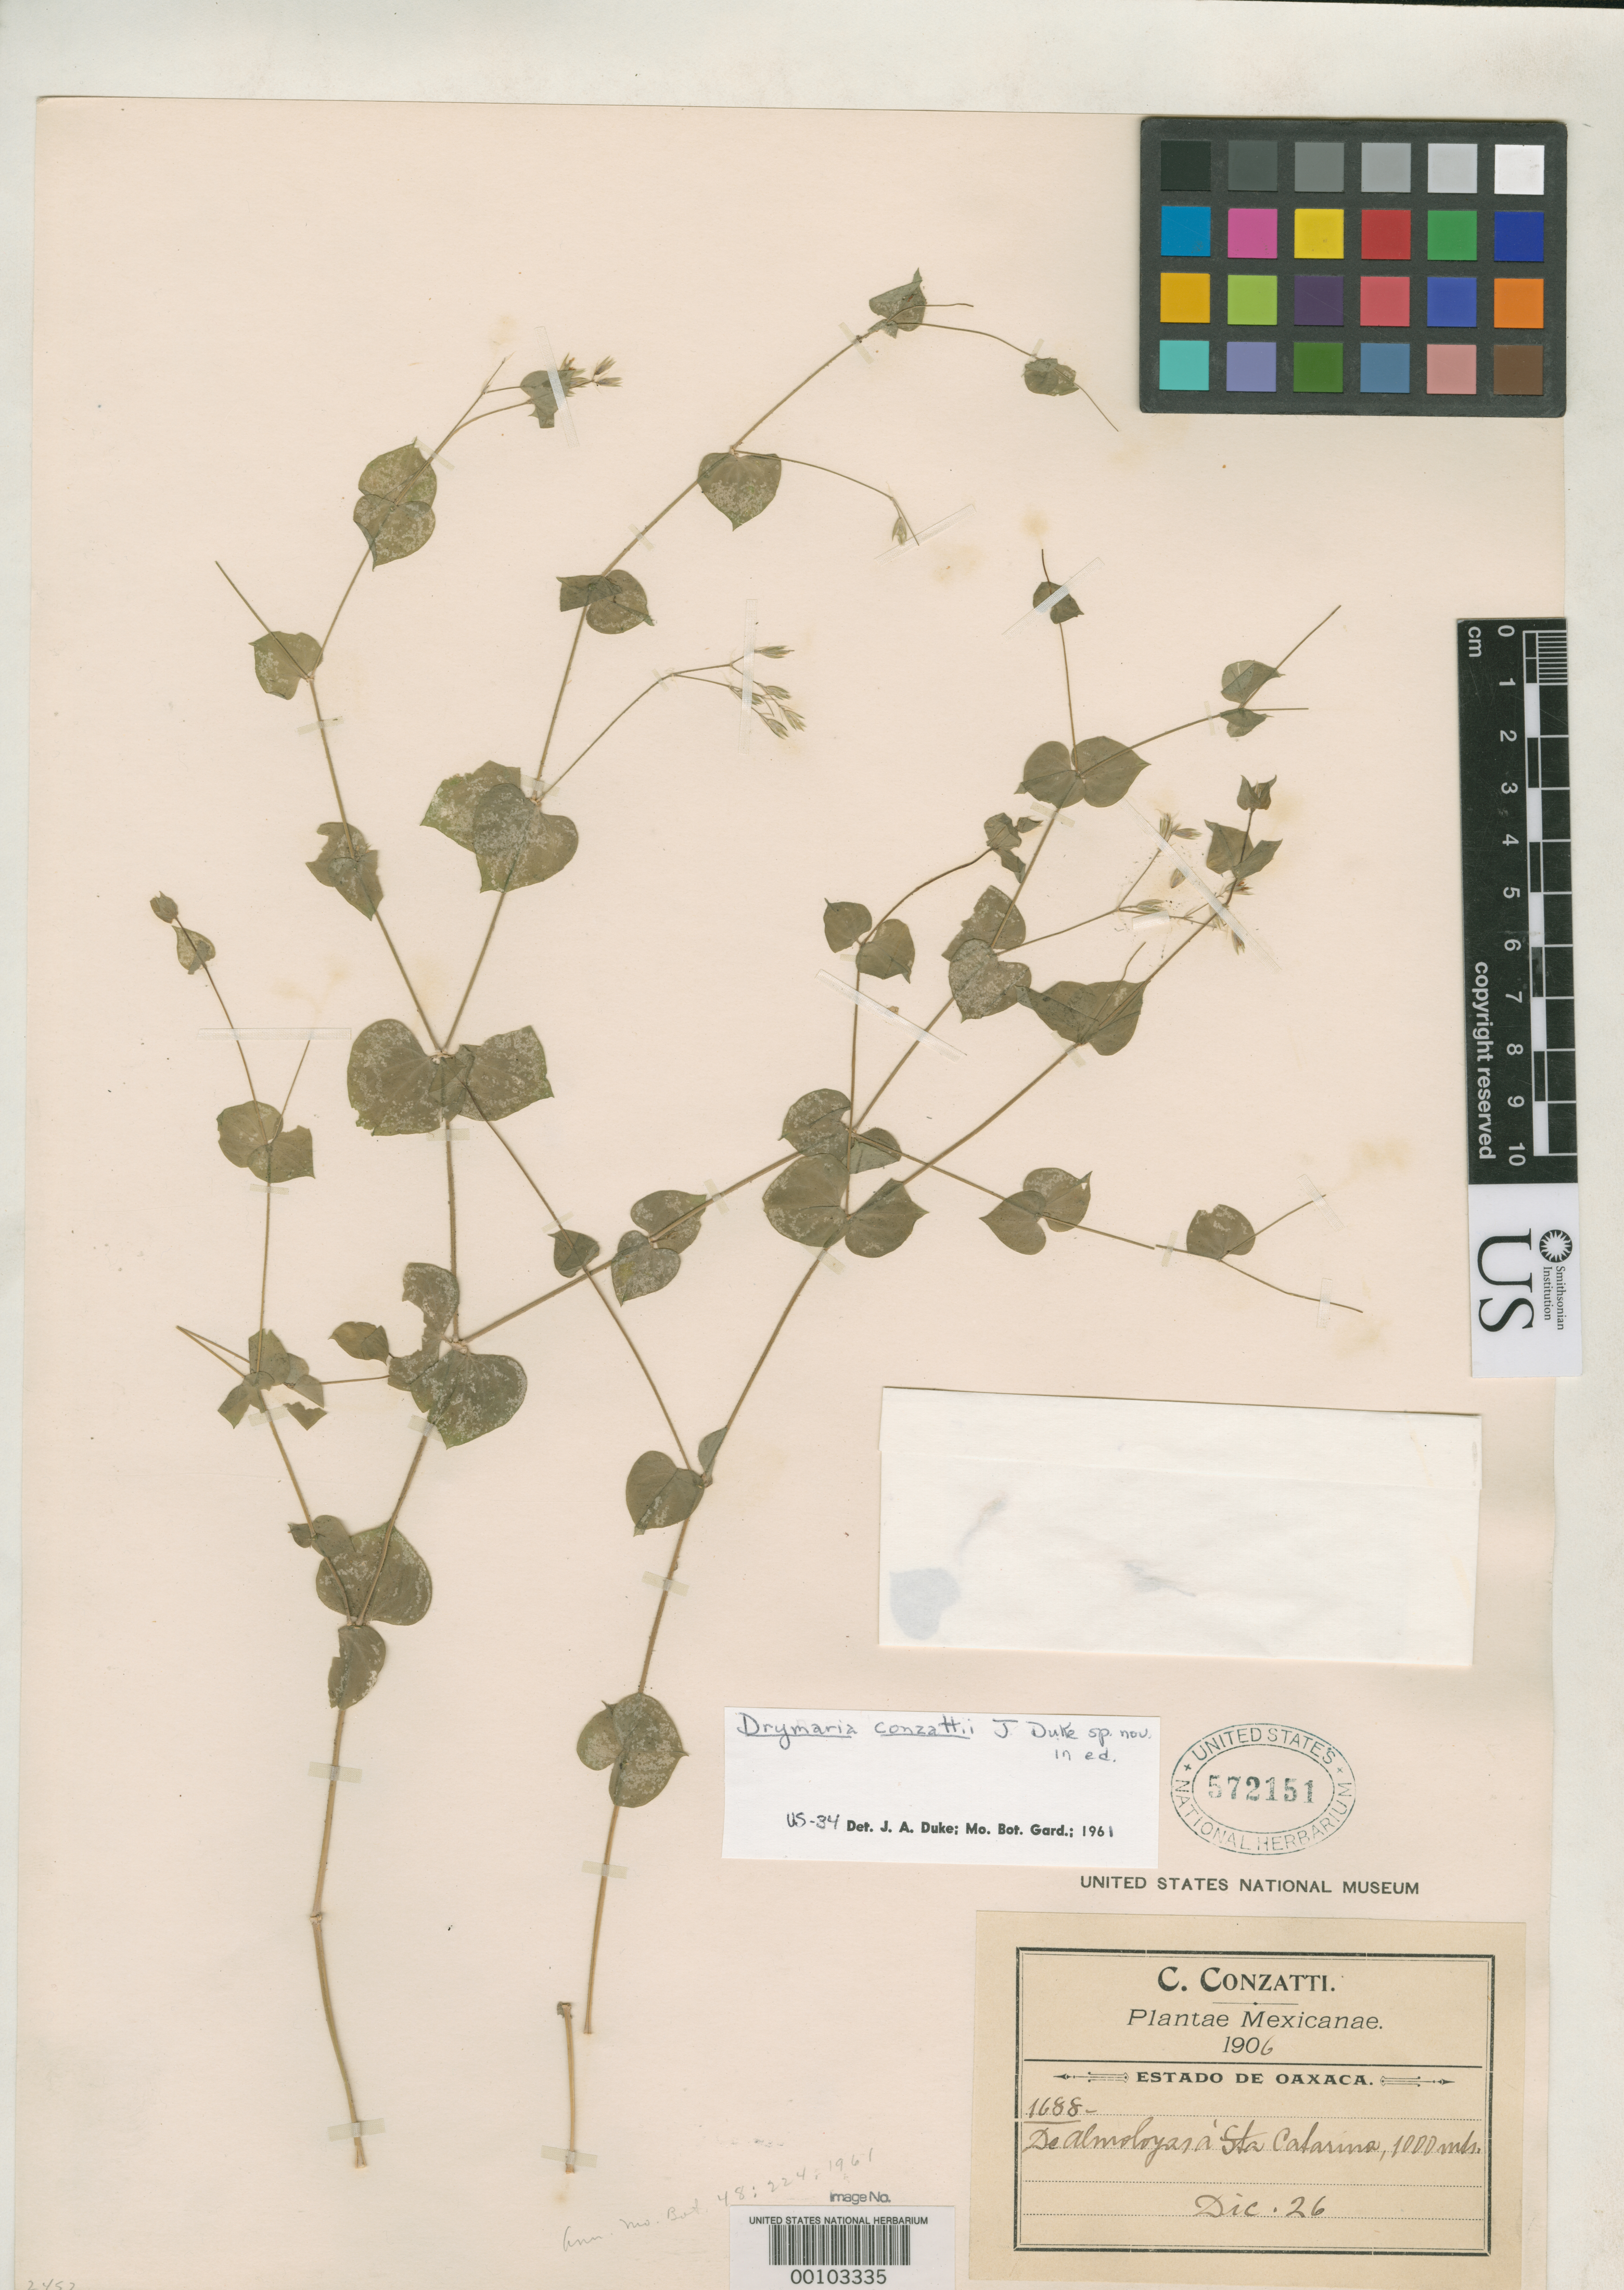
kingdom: Plantae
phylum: Tracheophyta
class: Magnoliopsida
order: Caryophyllales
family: Caryophyllaceae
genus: Drymaria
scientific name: Drymaria conzattii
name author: J.A. Duke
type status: Isotype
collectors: C. Conzatti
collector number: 1688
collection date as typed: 26 Dec 1906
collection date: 1906-12-26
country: Mexico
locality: De Almologa a Sta. Catarina.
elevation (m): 1000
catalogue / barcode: US 572151